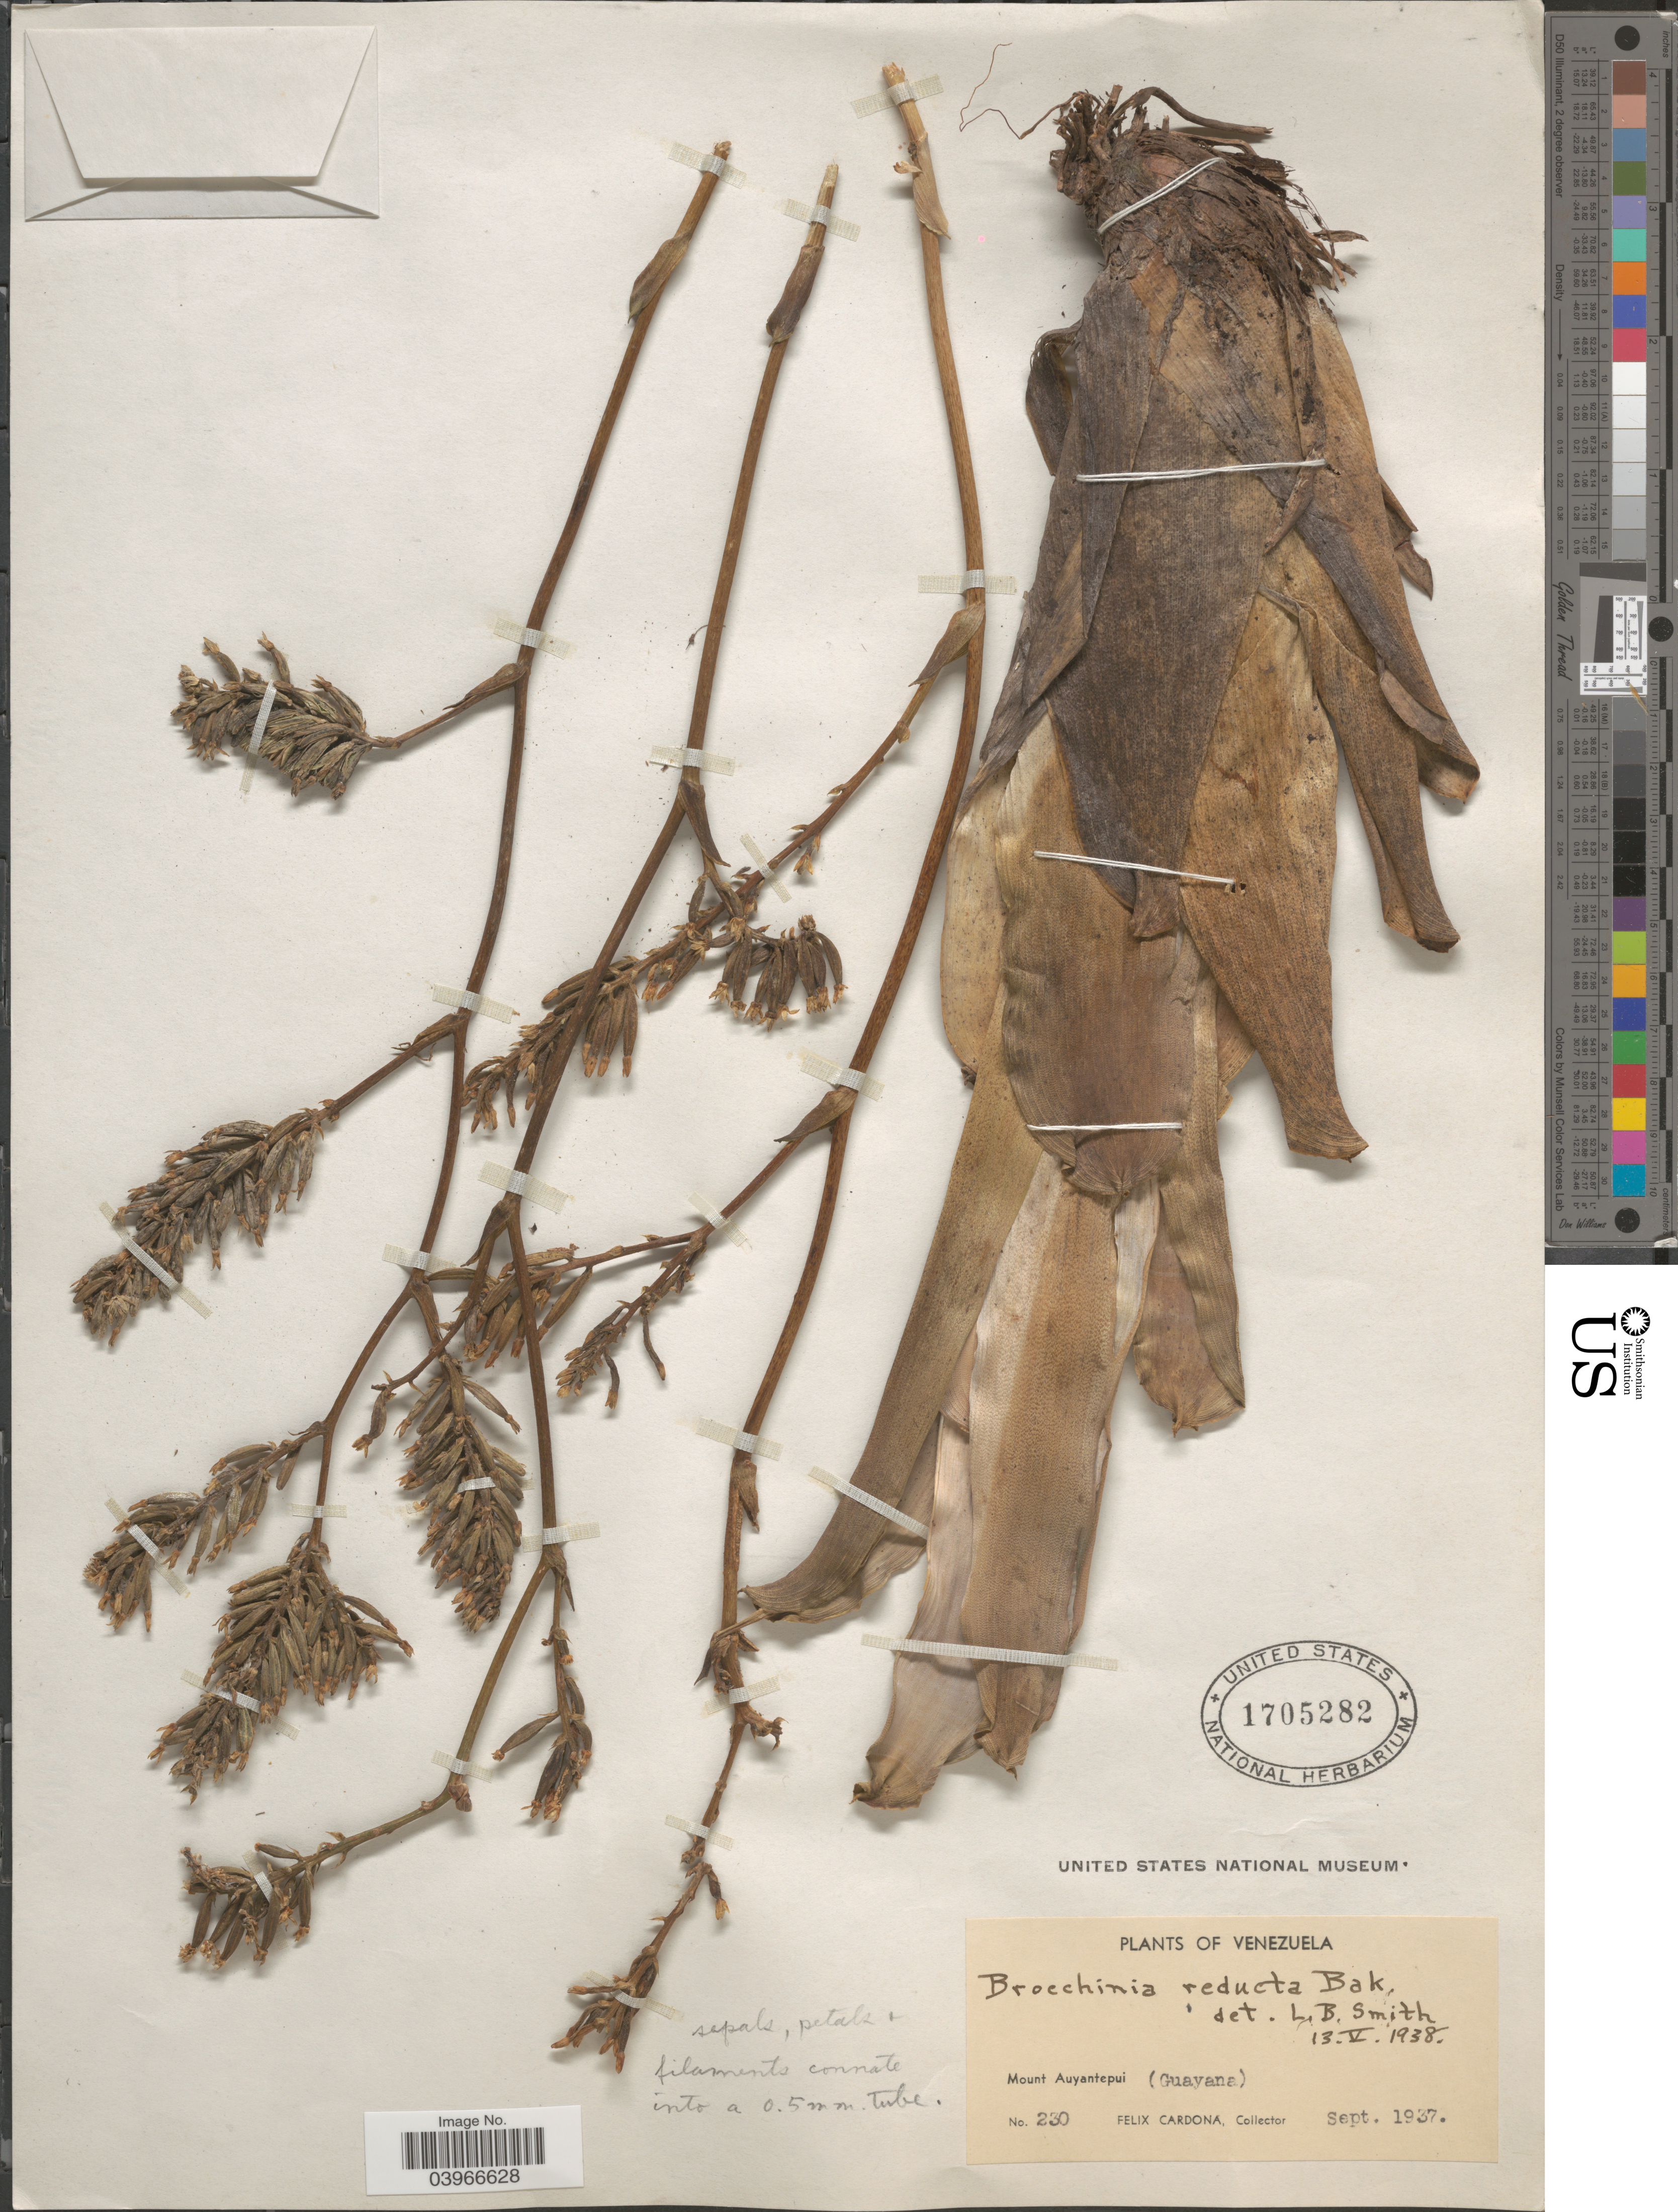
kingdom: Plantae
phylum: Tracheophyta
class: Liliopsida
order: Poales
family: Bromeliaceae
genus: Brocchinia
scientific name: Brocchinia reducta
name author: Baker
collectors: F. Cardona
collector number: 230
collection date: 1937-09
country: Venezuela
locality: Mount Auyantepui (Guayana).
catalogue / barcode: US 1705282